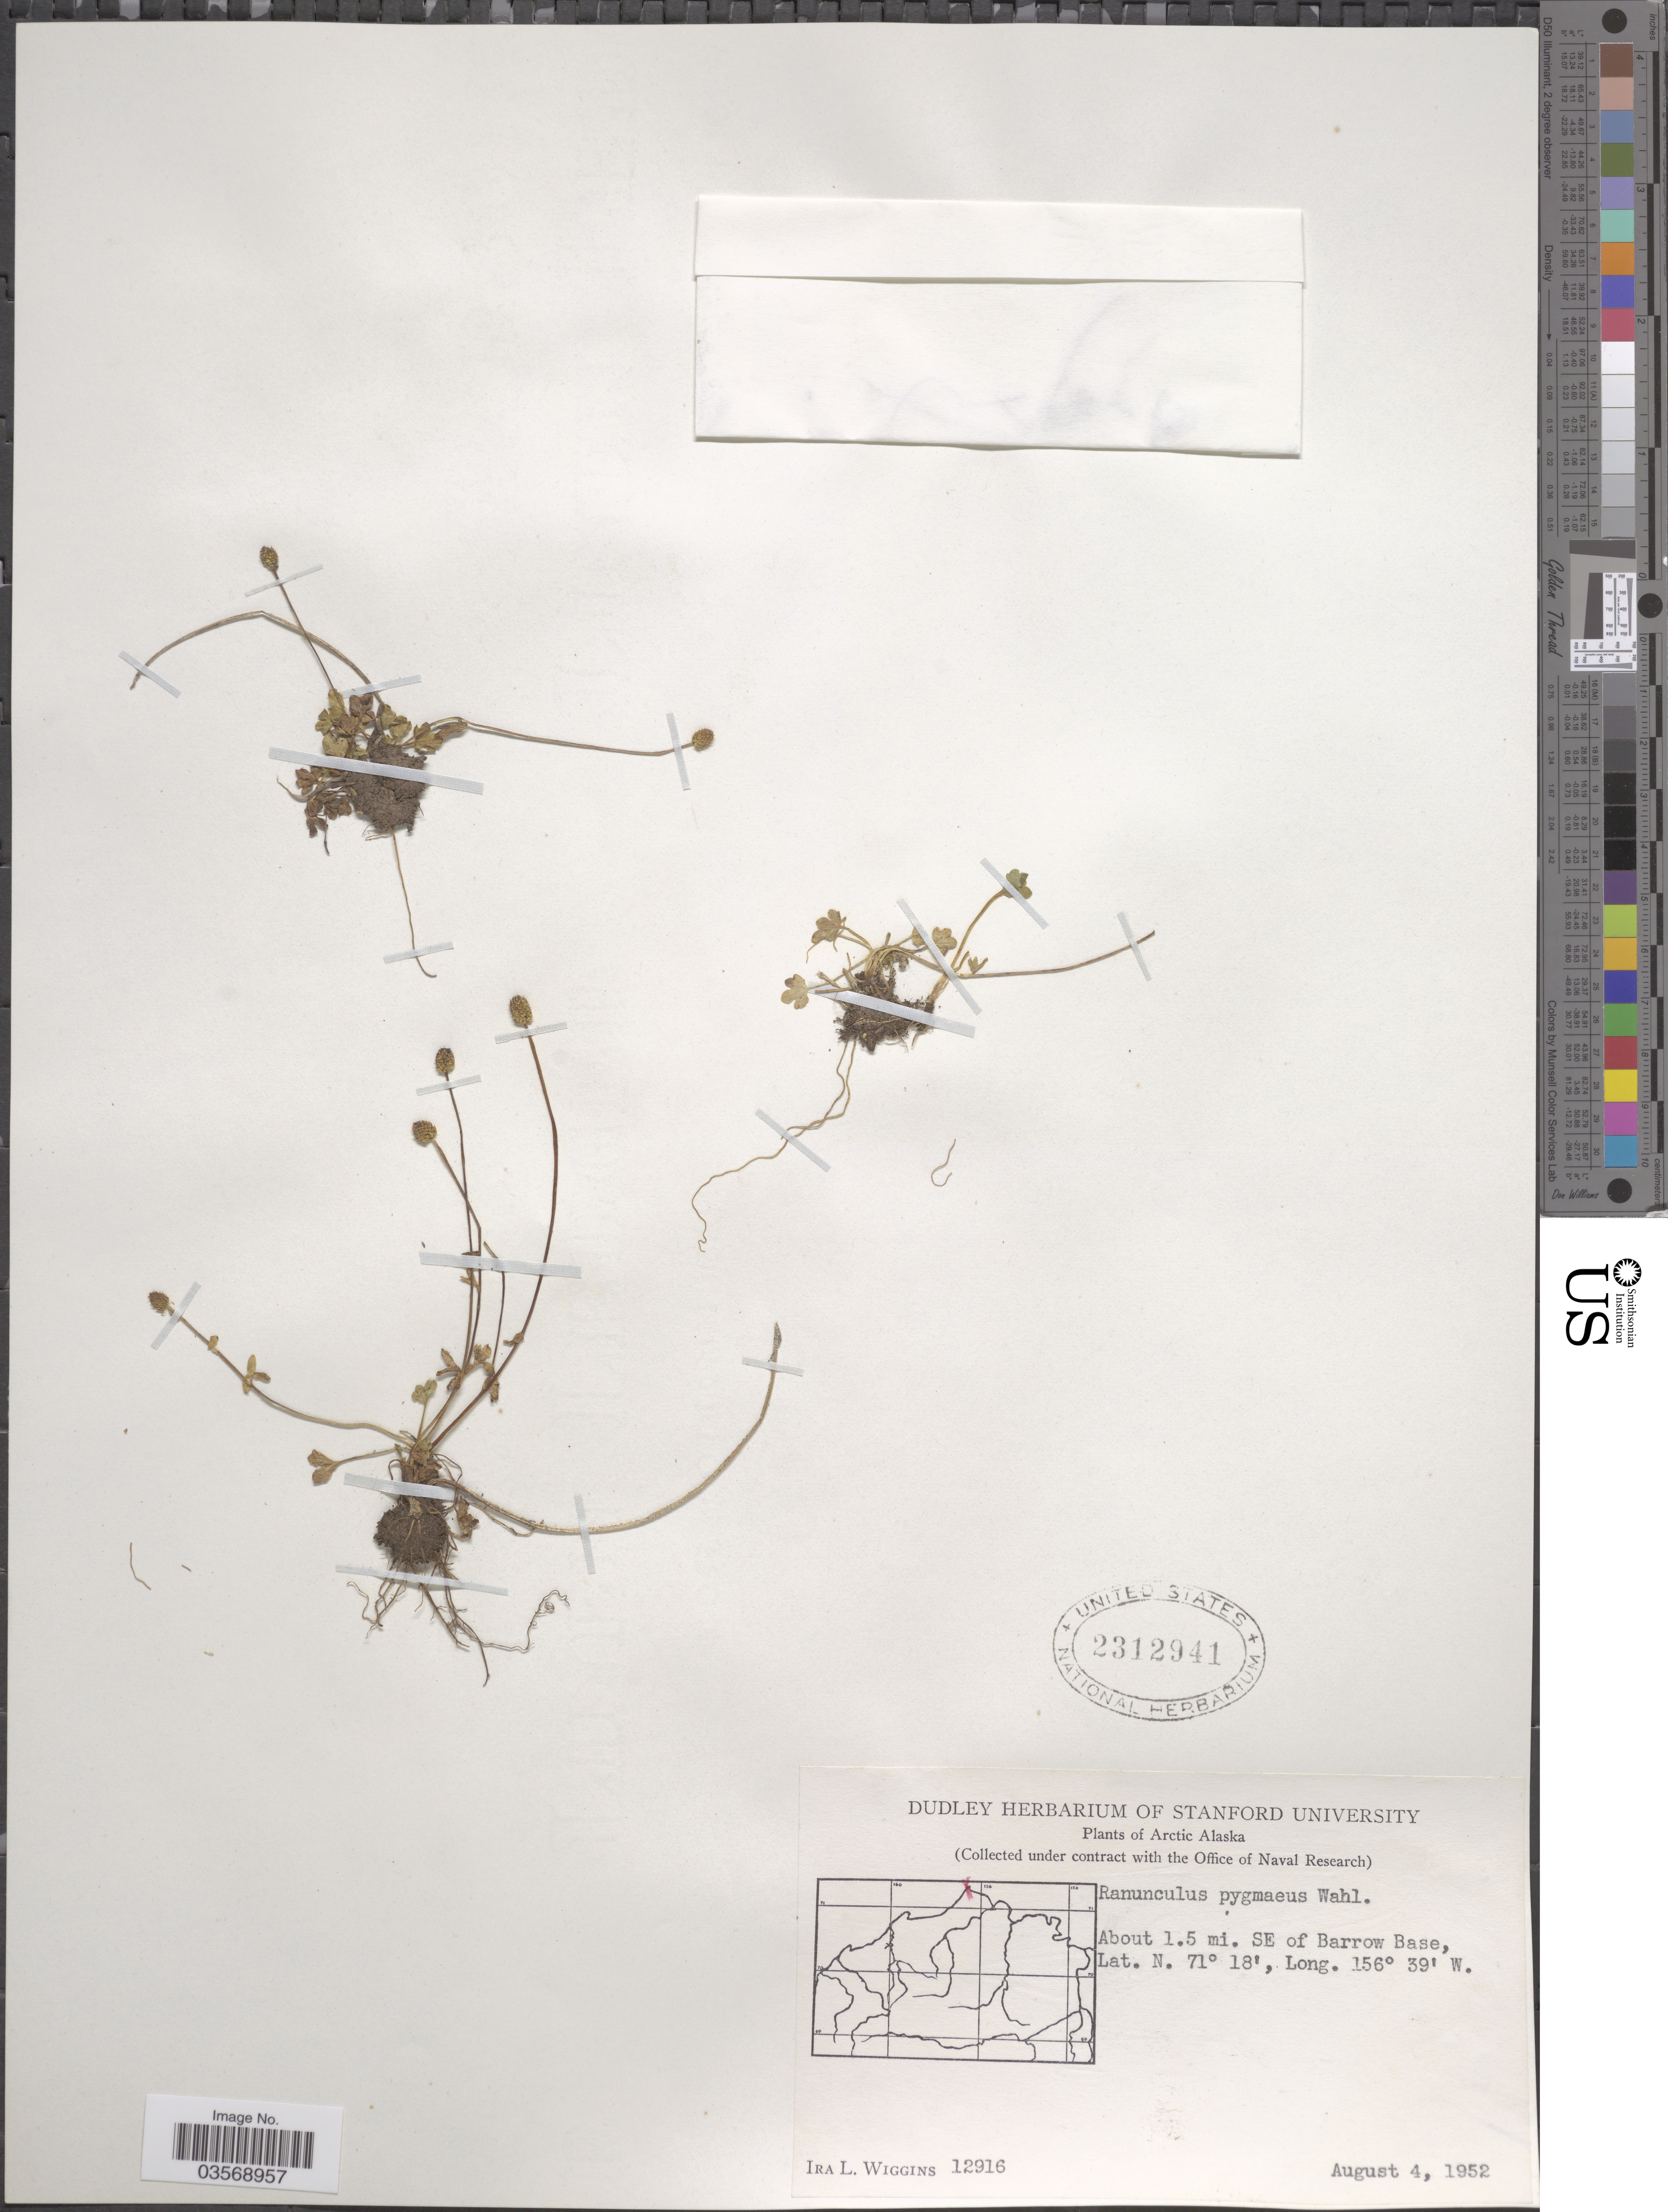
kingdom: Plantae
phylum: Tracheophyta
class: Magnoliopsida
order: Ranunculales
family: Ranunculaceae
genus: Ranunculus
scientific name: Ranunculus pygmaeus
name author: Wahlenb.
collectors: I. L. Wiggins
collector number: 12916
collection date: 1952-08-04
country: United States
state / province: Alaska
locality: Arctic Alaska. About 1.5 mi. SE of Barrow Base.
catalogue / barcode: US 2312941